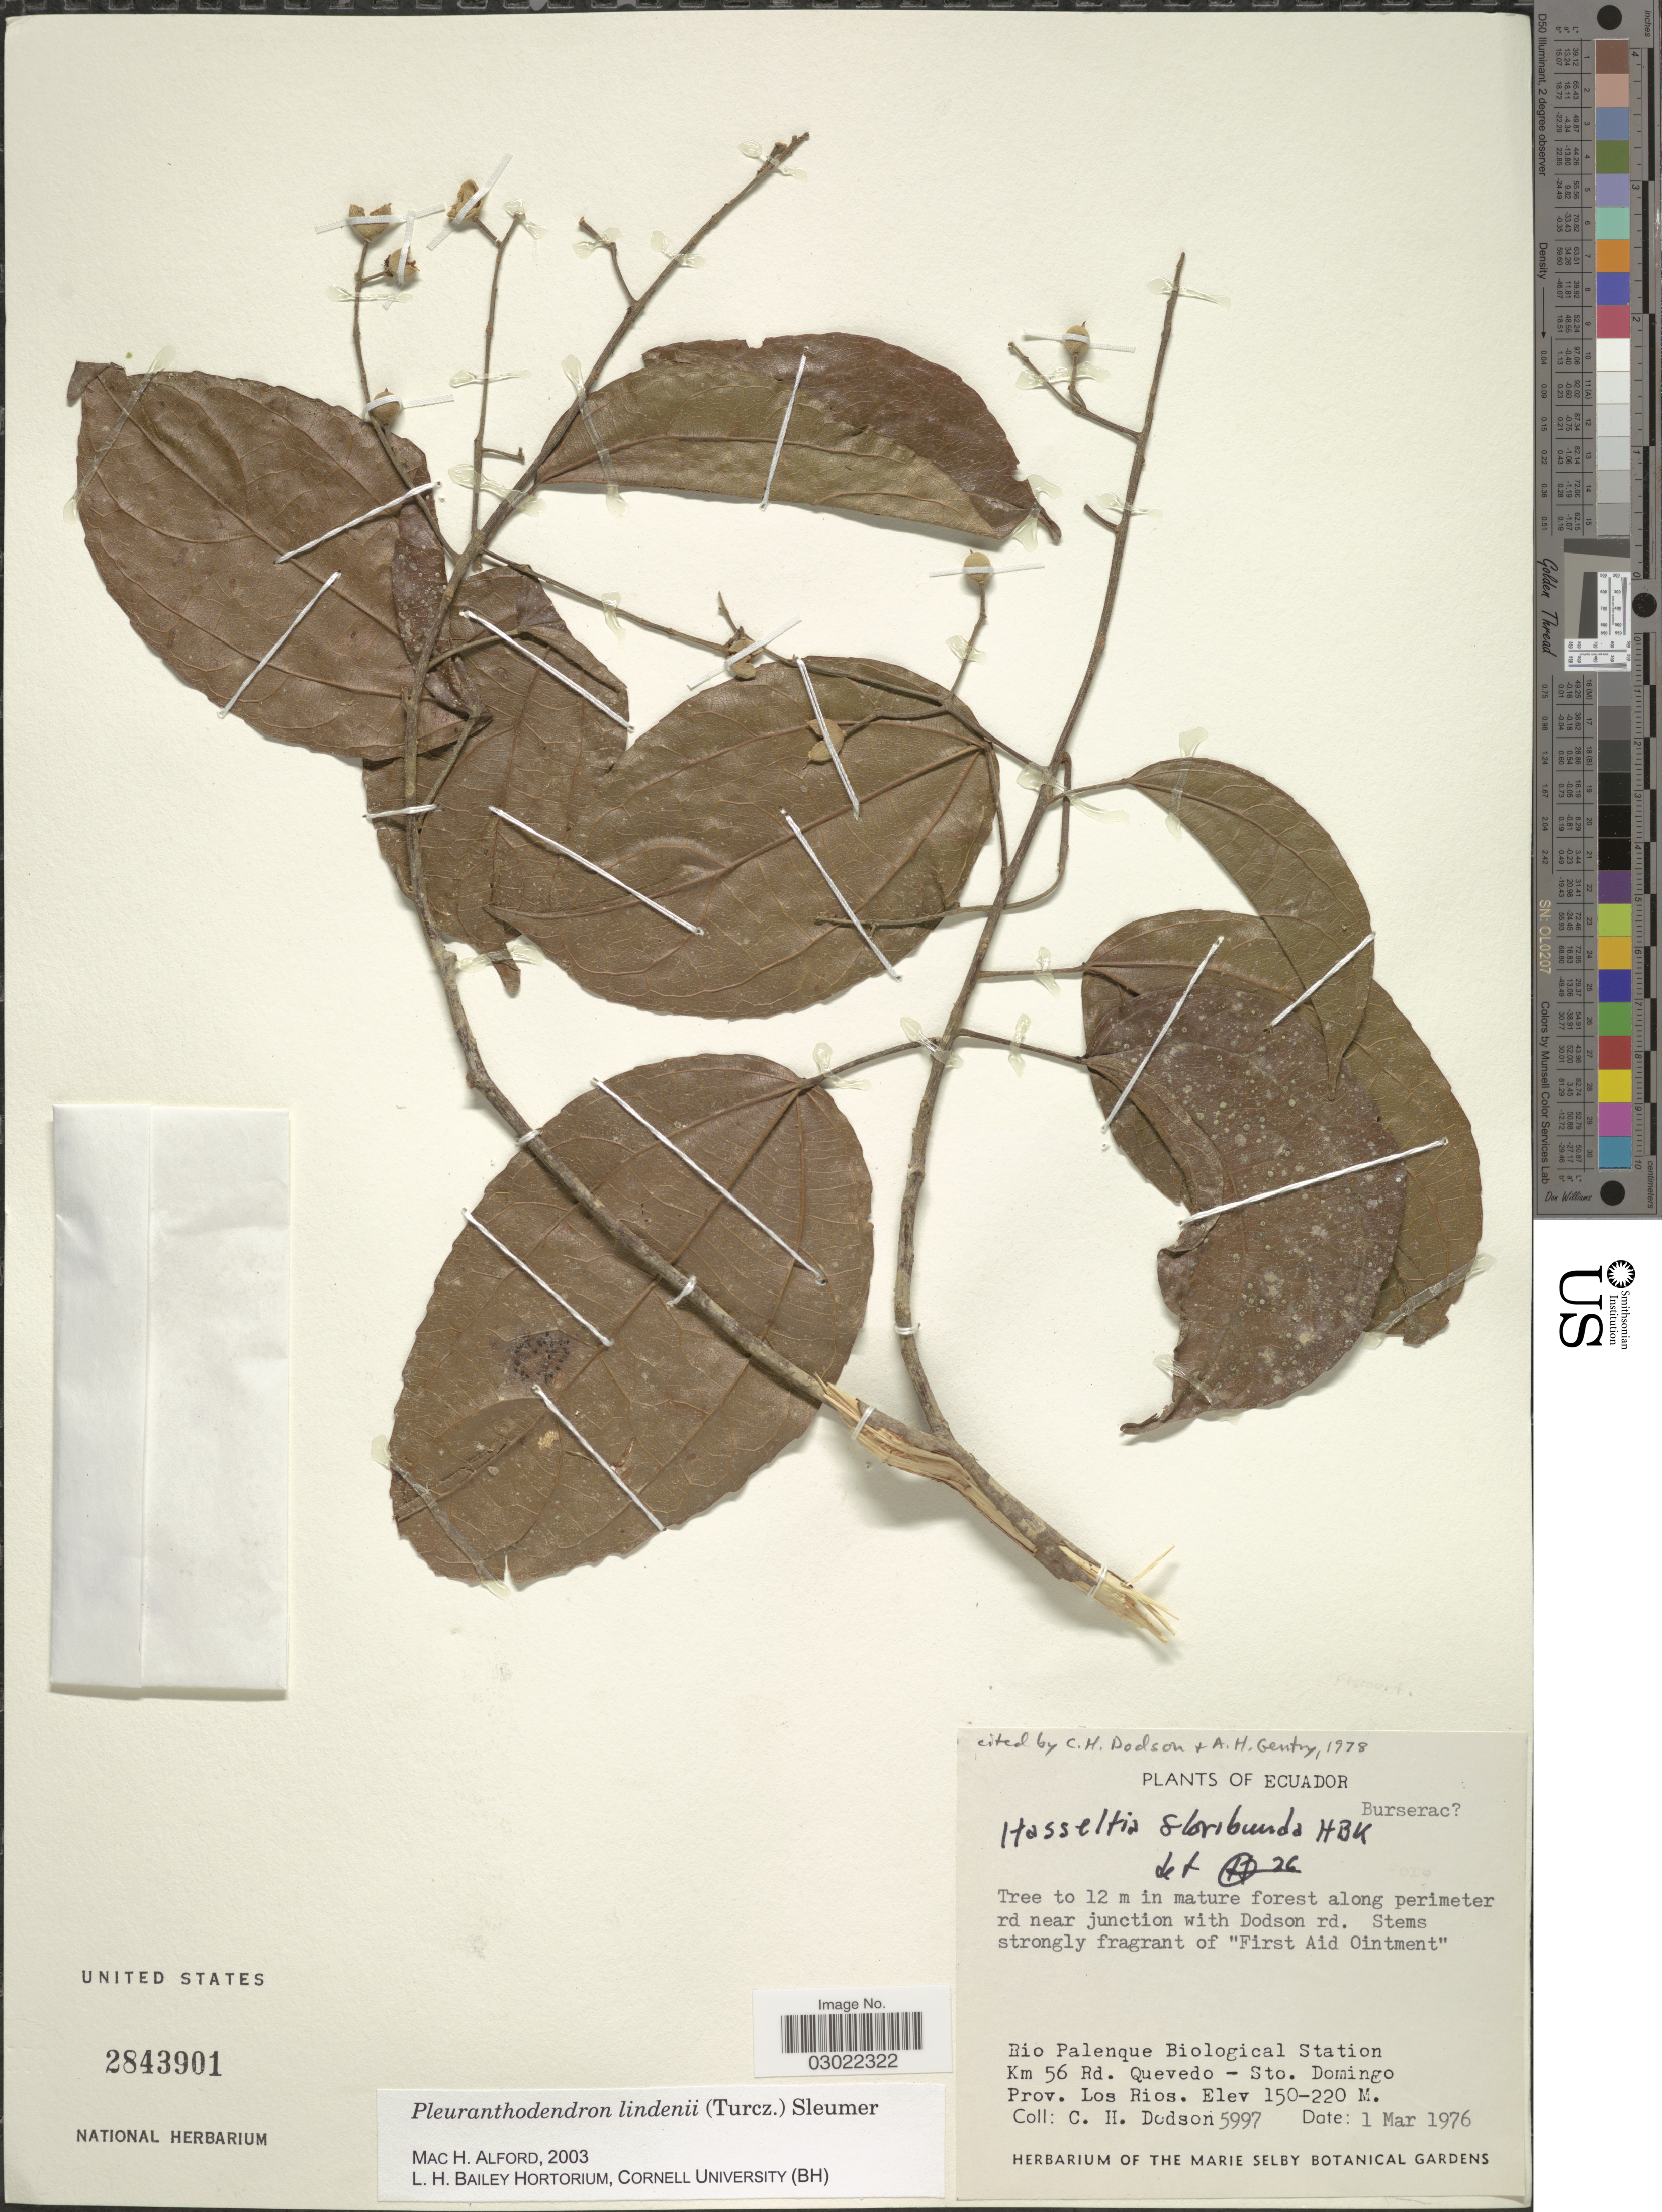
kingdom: Plantae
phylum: Tracheophyta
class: Magnoliopsida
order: Malpighiales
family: Salicaceae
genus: Pleuranthodendron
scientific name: Pleuranthodendron lindenii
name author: (Turcz.) Sleumer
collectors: C. H. Dodson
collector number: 5997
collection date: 1976-03-01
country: Ecuador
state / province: Los Ríos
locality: Forest along perimeter rd near junction with Dodson rd. Rio Palenque Biological Station Km 56 Rd. Quevedo - Sto. Domingo Prov. Los Rios.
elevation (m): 150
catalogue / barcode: US 2843901